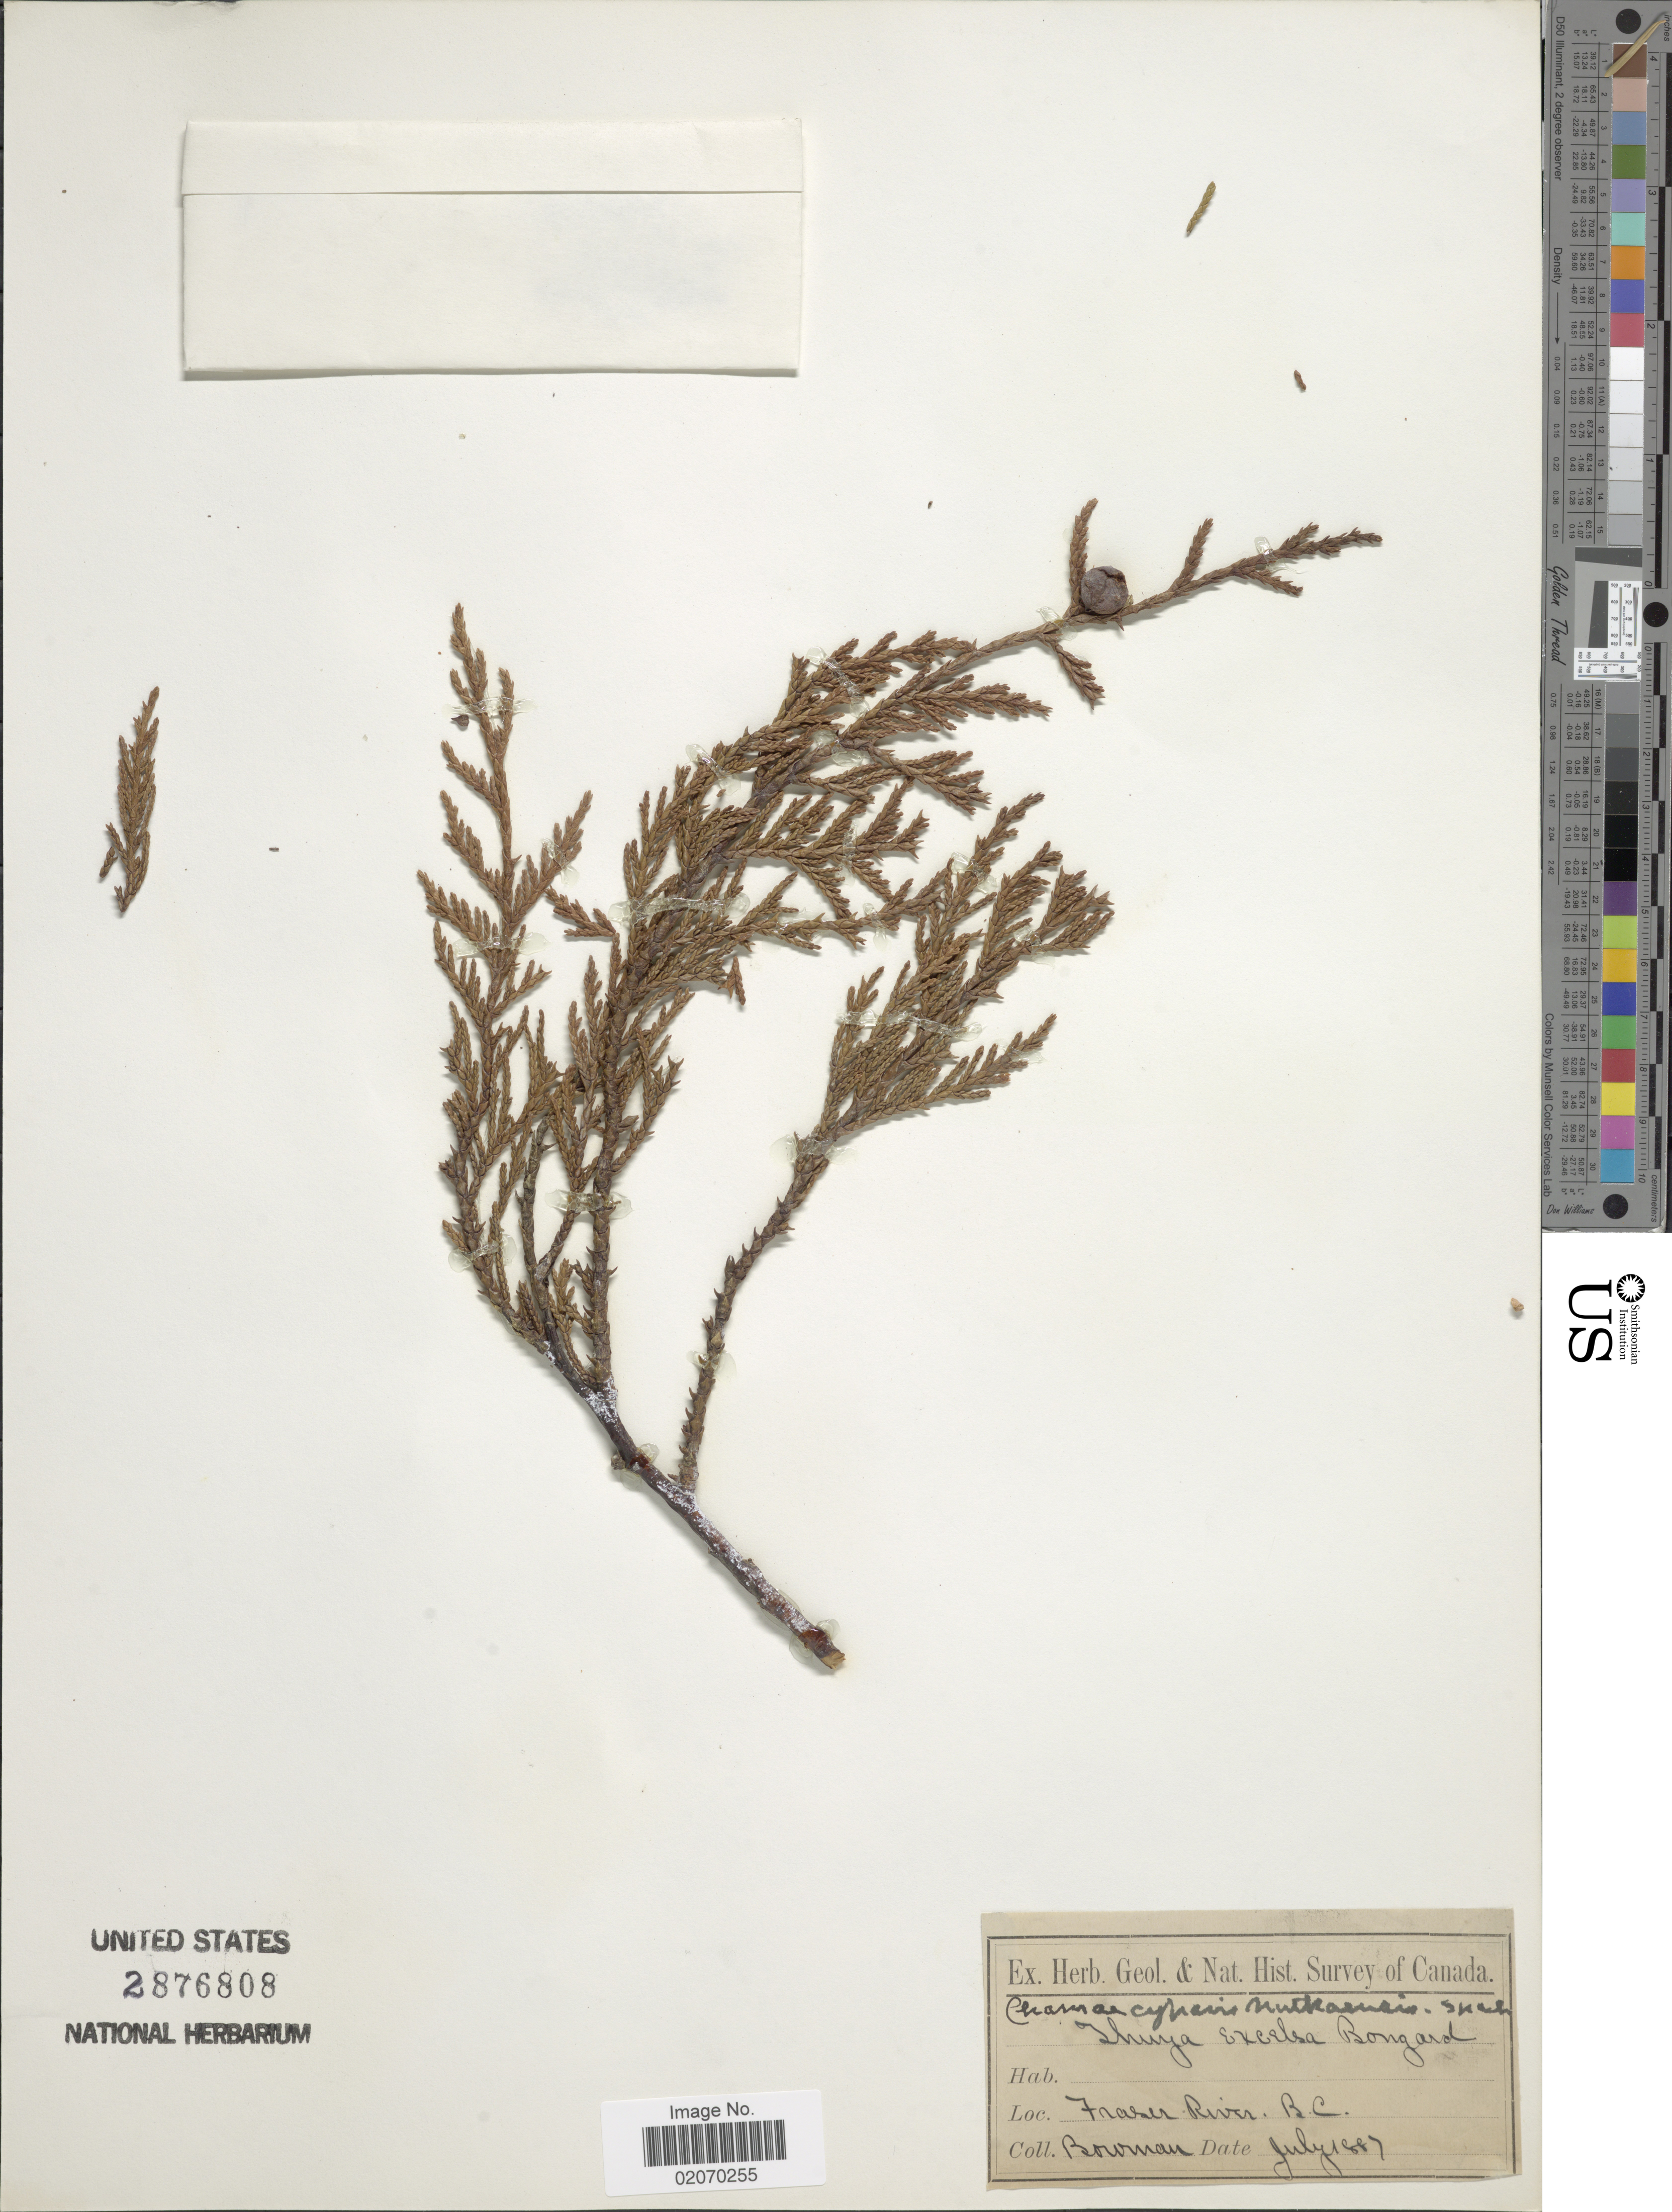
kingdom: Plantae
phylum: Tracheophyta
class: Pinopsida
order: Pinales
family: Cupressaceae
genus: Chamaecyparis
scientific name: Chamaecyparis nootkatensis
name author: (D. Don) Spach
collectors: Bowman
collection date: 1887-07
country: Canada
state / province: British Columbia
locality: Fraser River, BC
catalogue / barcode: US 2876808